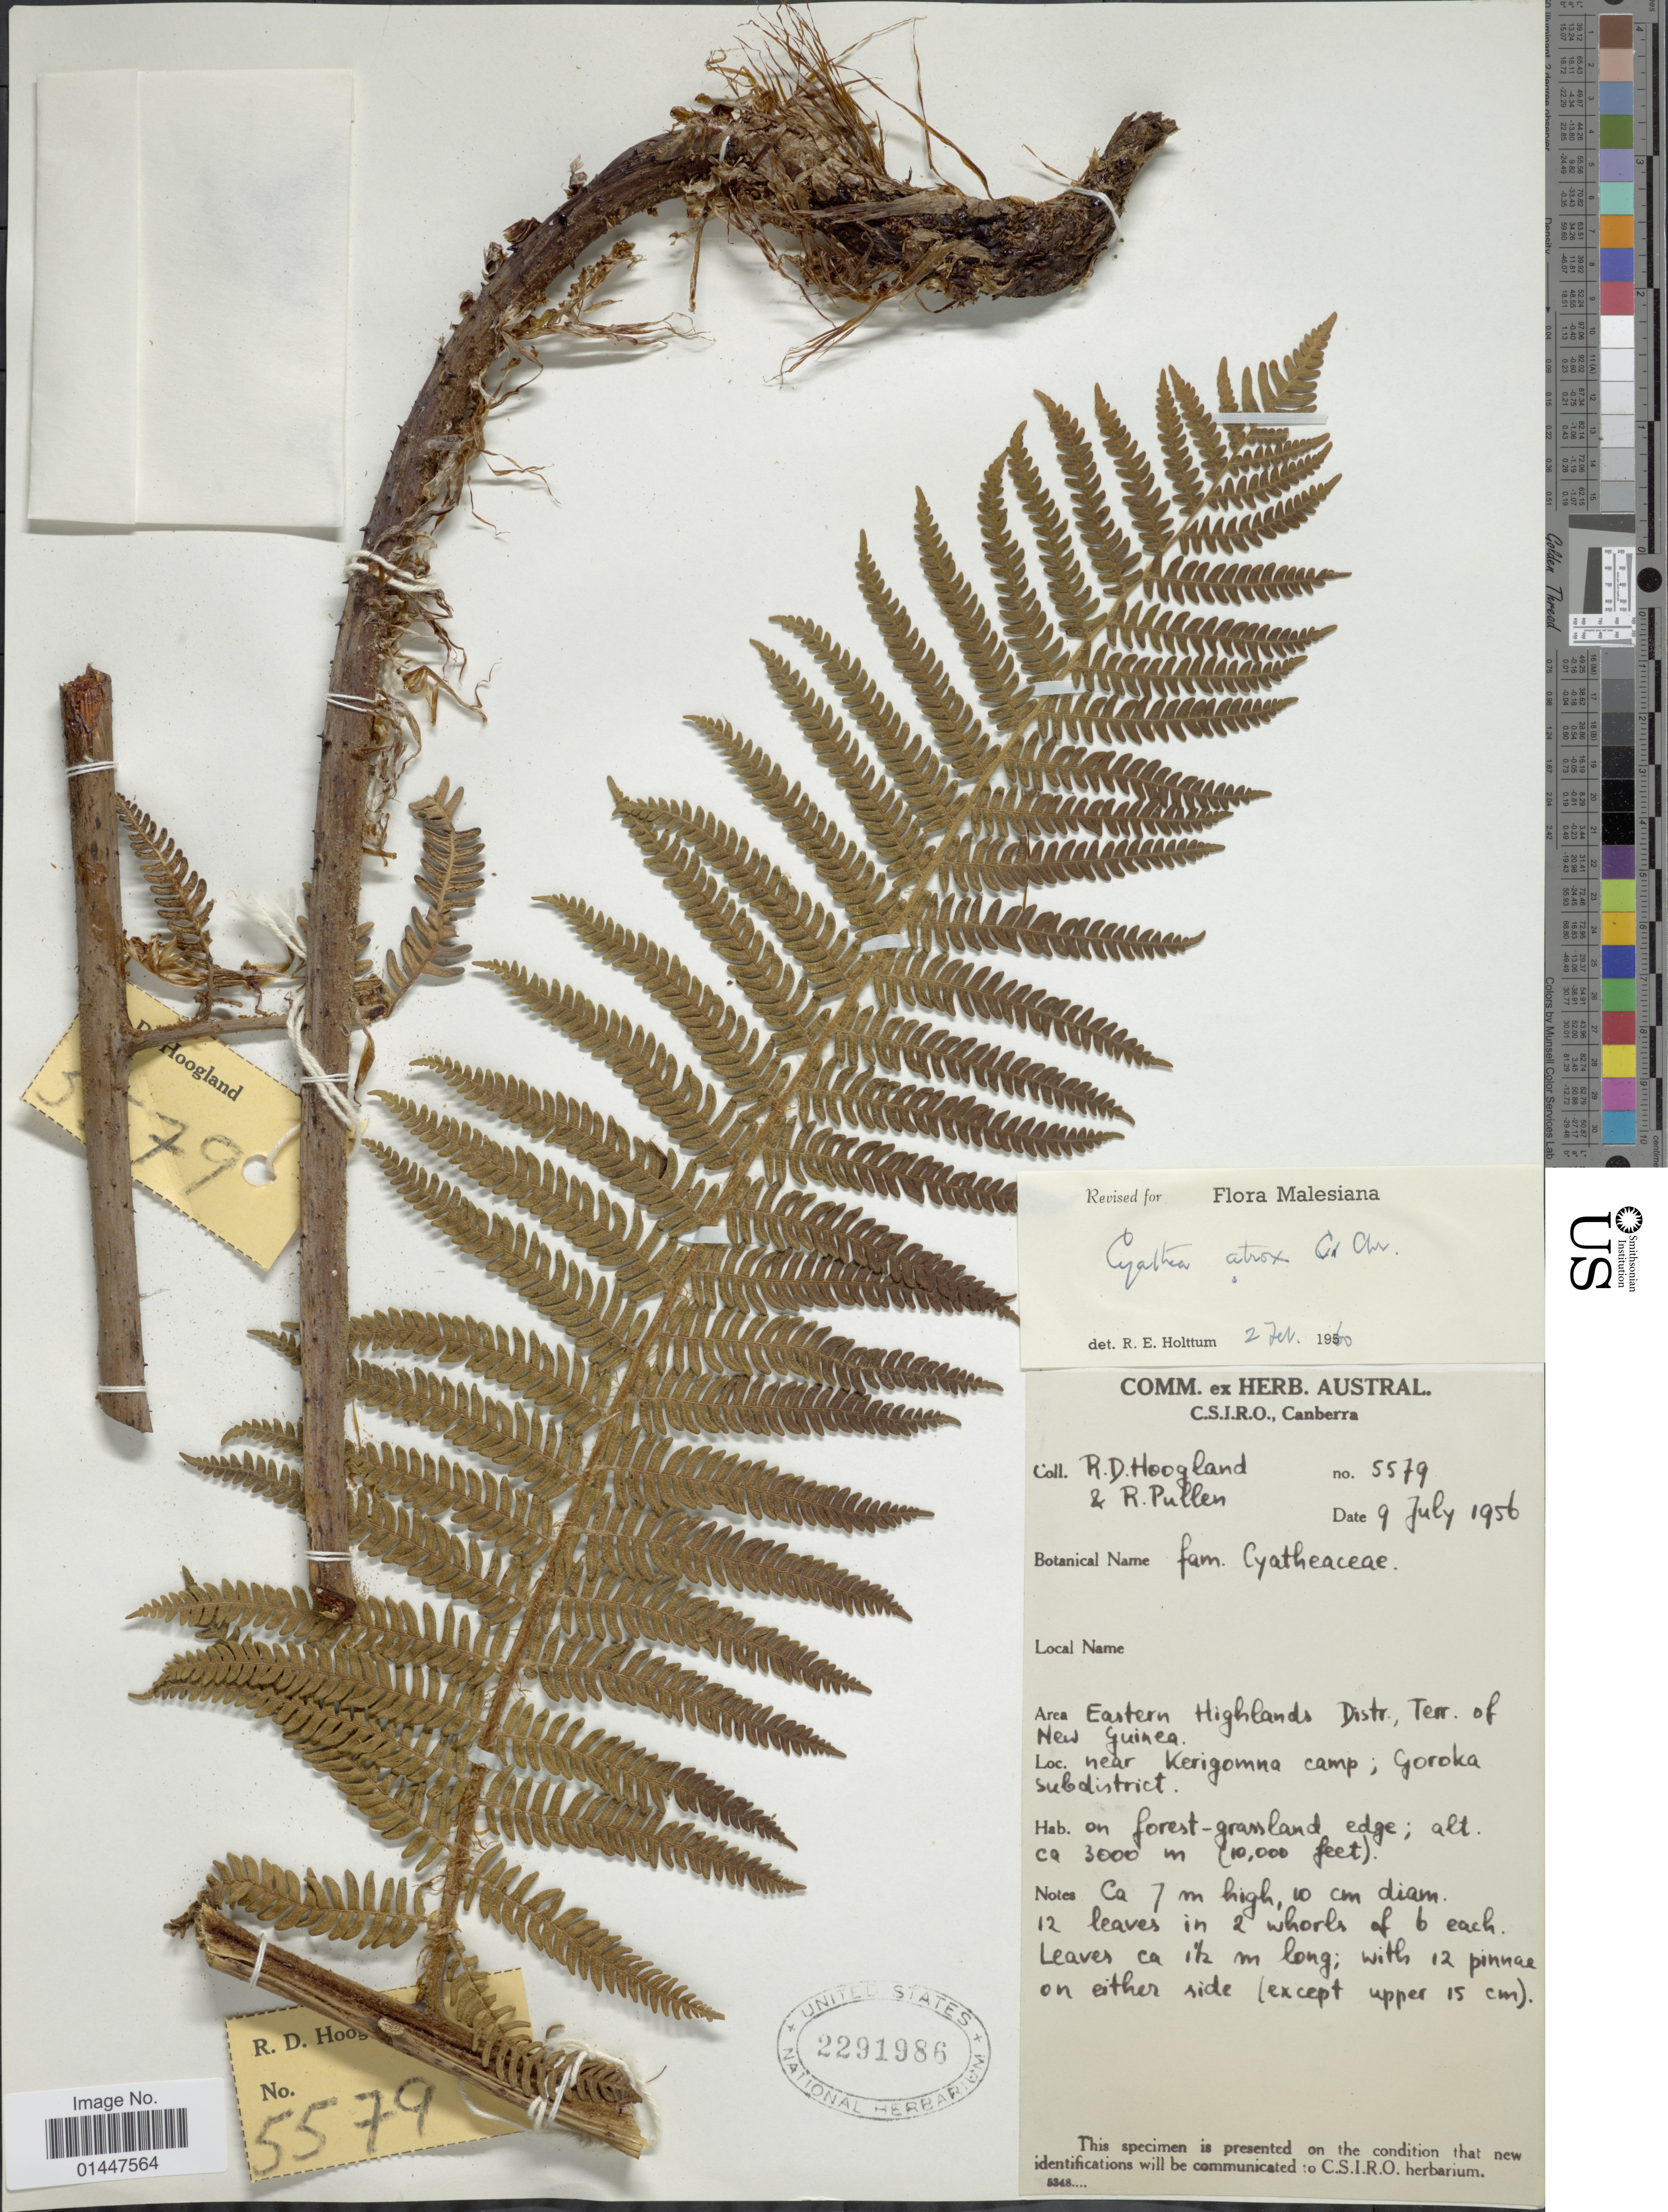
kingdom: Plantae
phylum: Tracheophyta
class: Polypodiopsida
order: Cyatheales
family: Cyatheaceae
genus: Sphaeropteris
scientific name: Sphaeropteris atrox var. atrox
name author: (C. Chr.) R.M. Tryon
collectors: R. D. Hoogland & R. Pullen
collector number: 5579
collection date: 1956-07-09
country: Papua New Guinea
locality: Eastern Highlands Distr. , Terr. of New Guinea. Near Kerigomna camp; Goroka subdistrict. on forest-grassland edge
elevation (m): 3000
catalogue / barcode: US 2291986